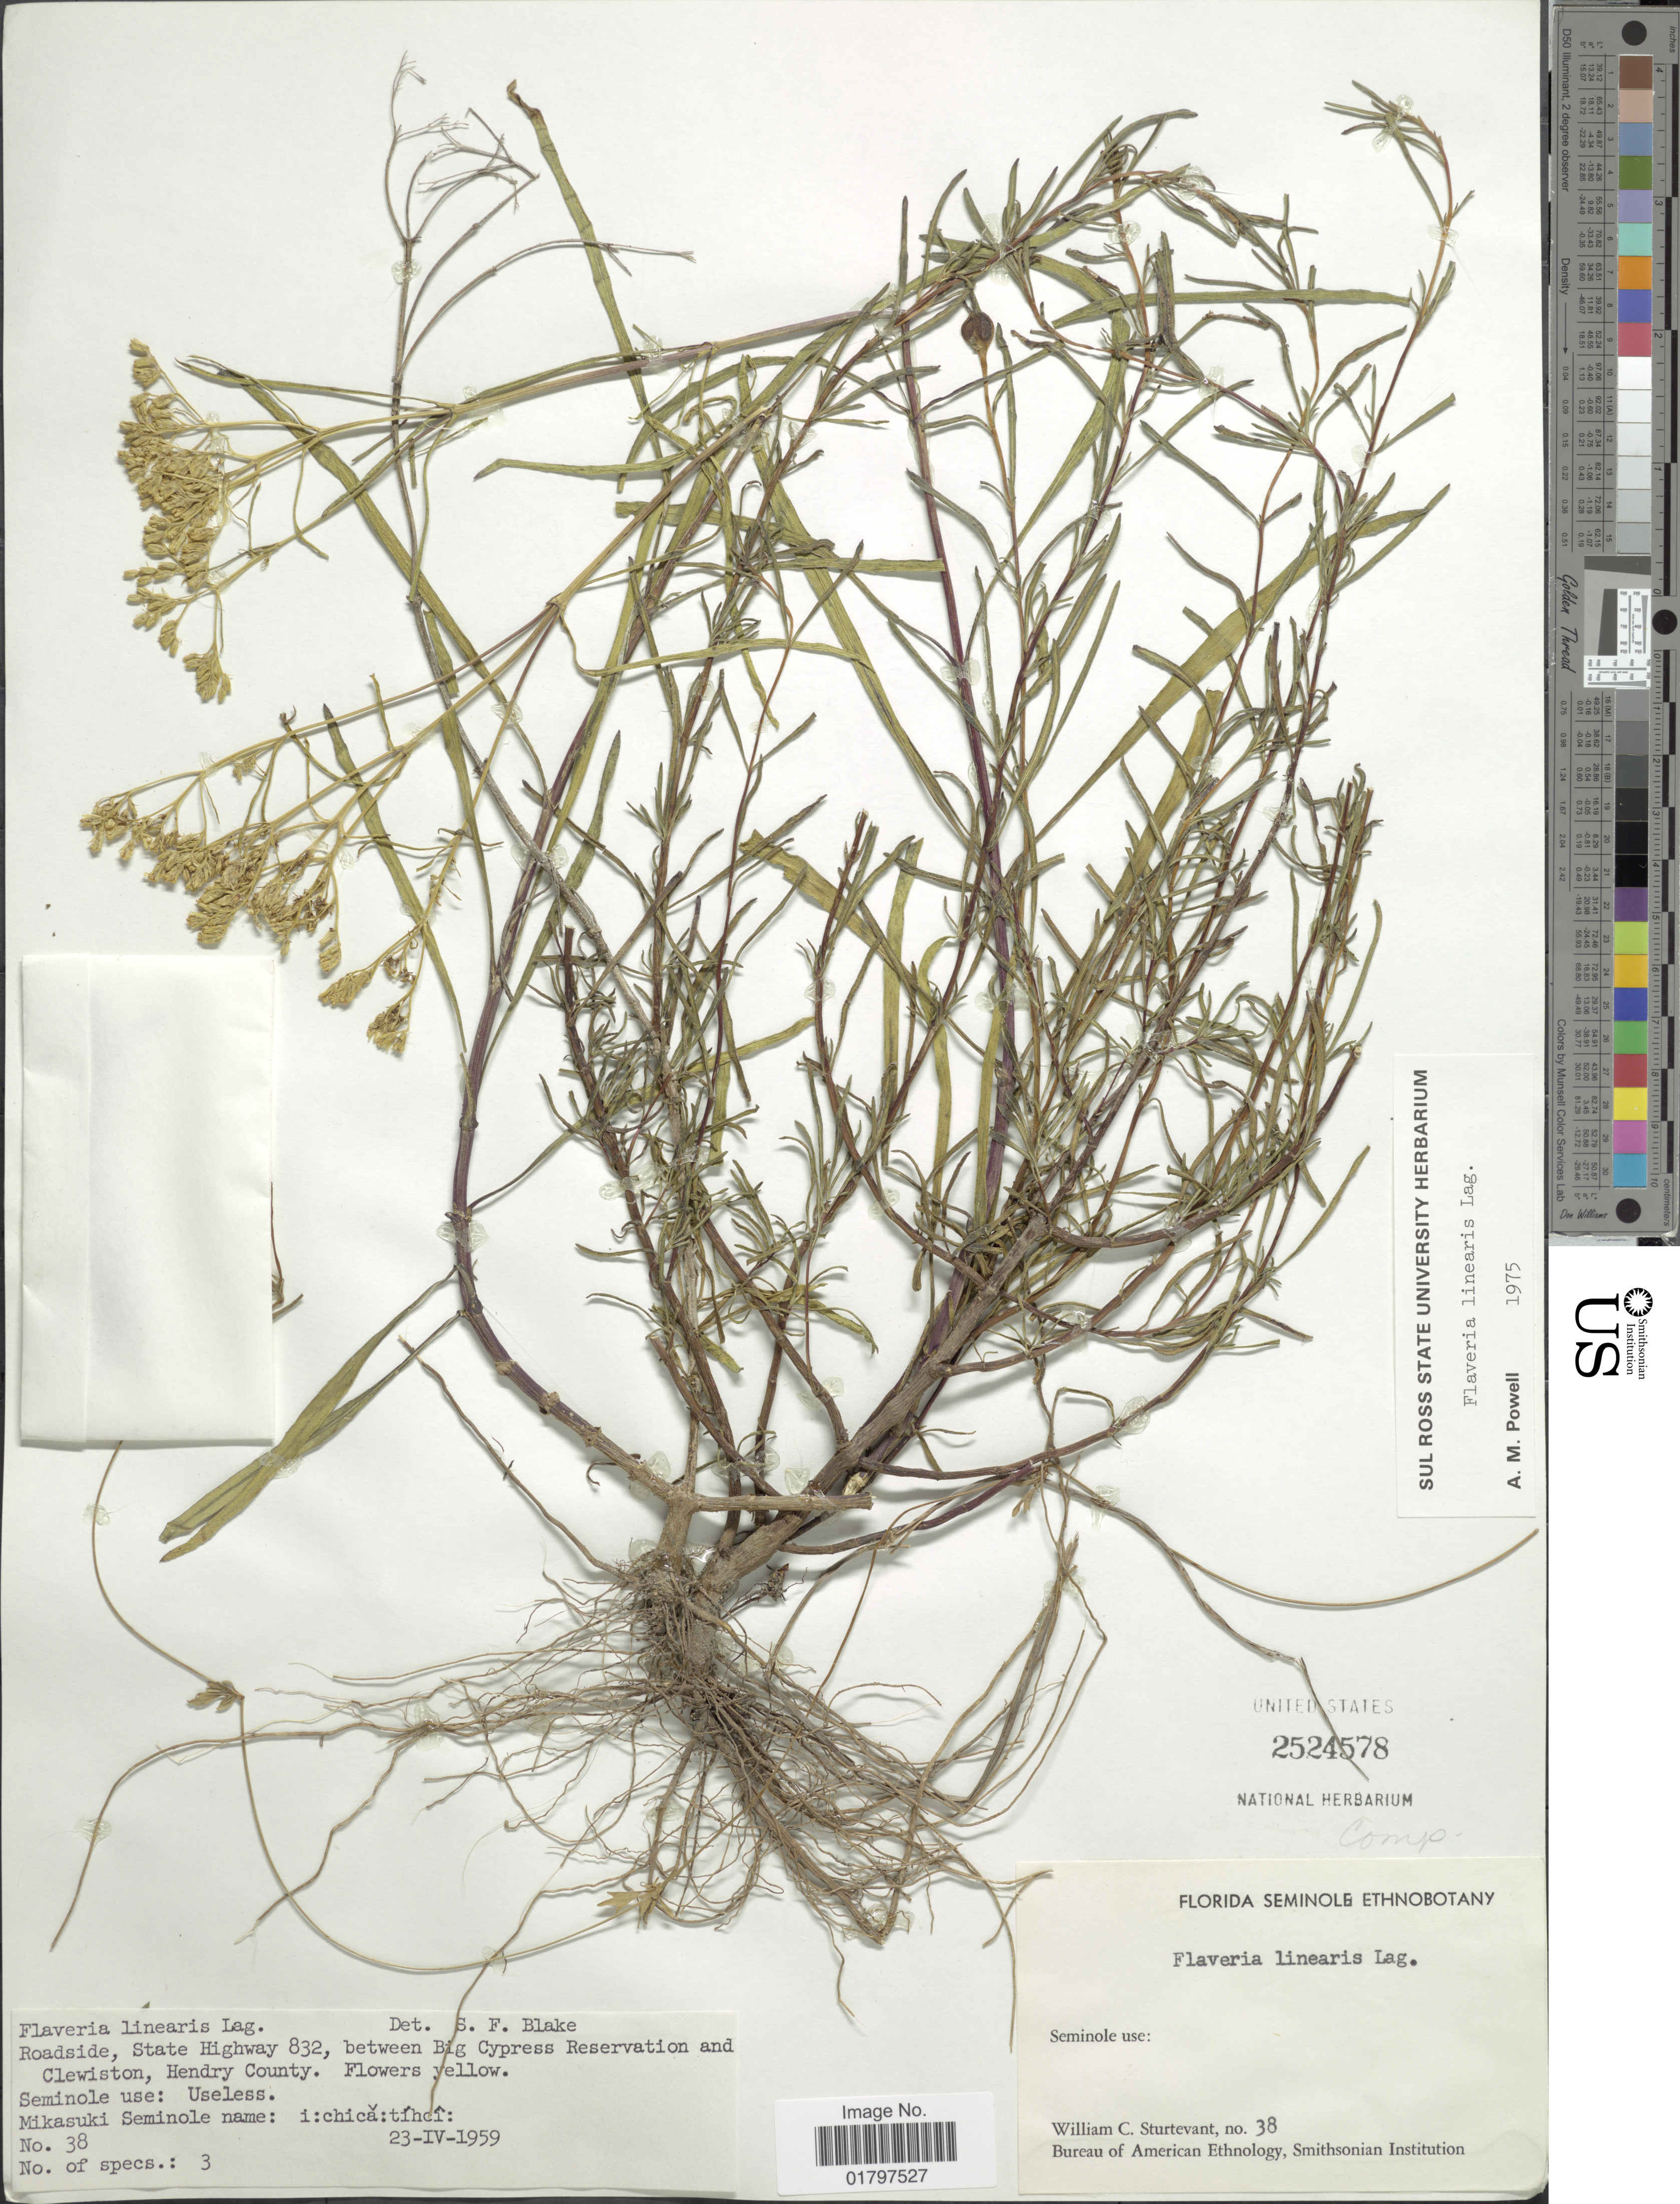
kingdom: Plantae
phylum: Tracheophyta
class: Magnoliopsida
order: Asterales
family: Asteraceae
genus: Flaveria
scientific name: Flaveria linearis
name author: Lag.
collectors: W. Sturtevant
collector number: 38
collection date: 1959-04-23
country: United States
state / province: Florida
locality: Roadside, State Highway 832, between Big Cypress Reservation and Clewiston, Hendry County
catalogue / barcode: US 2524578